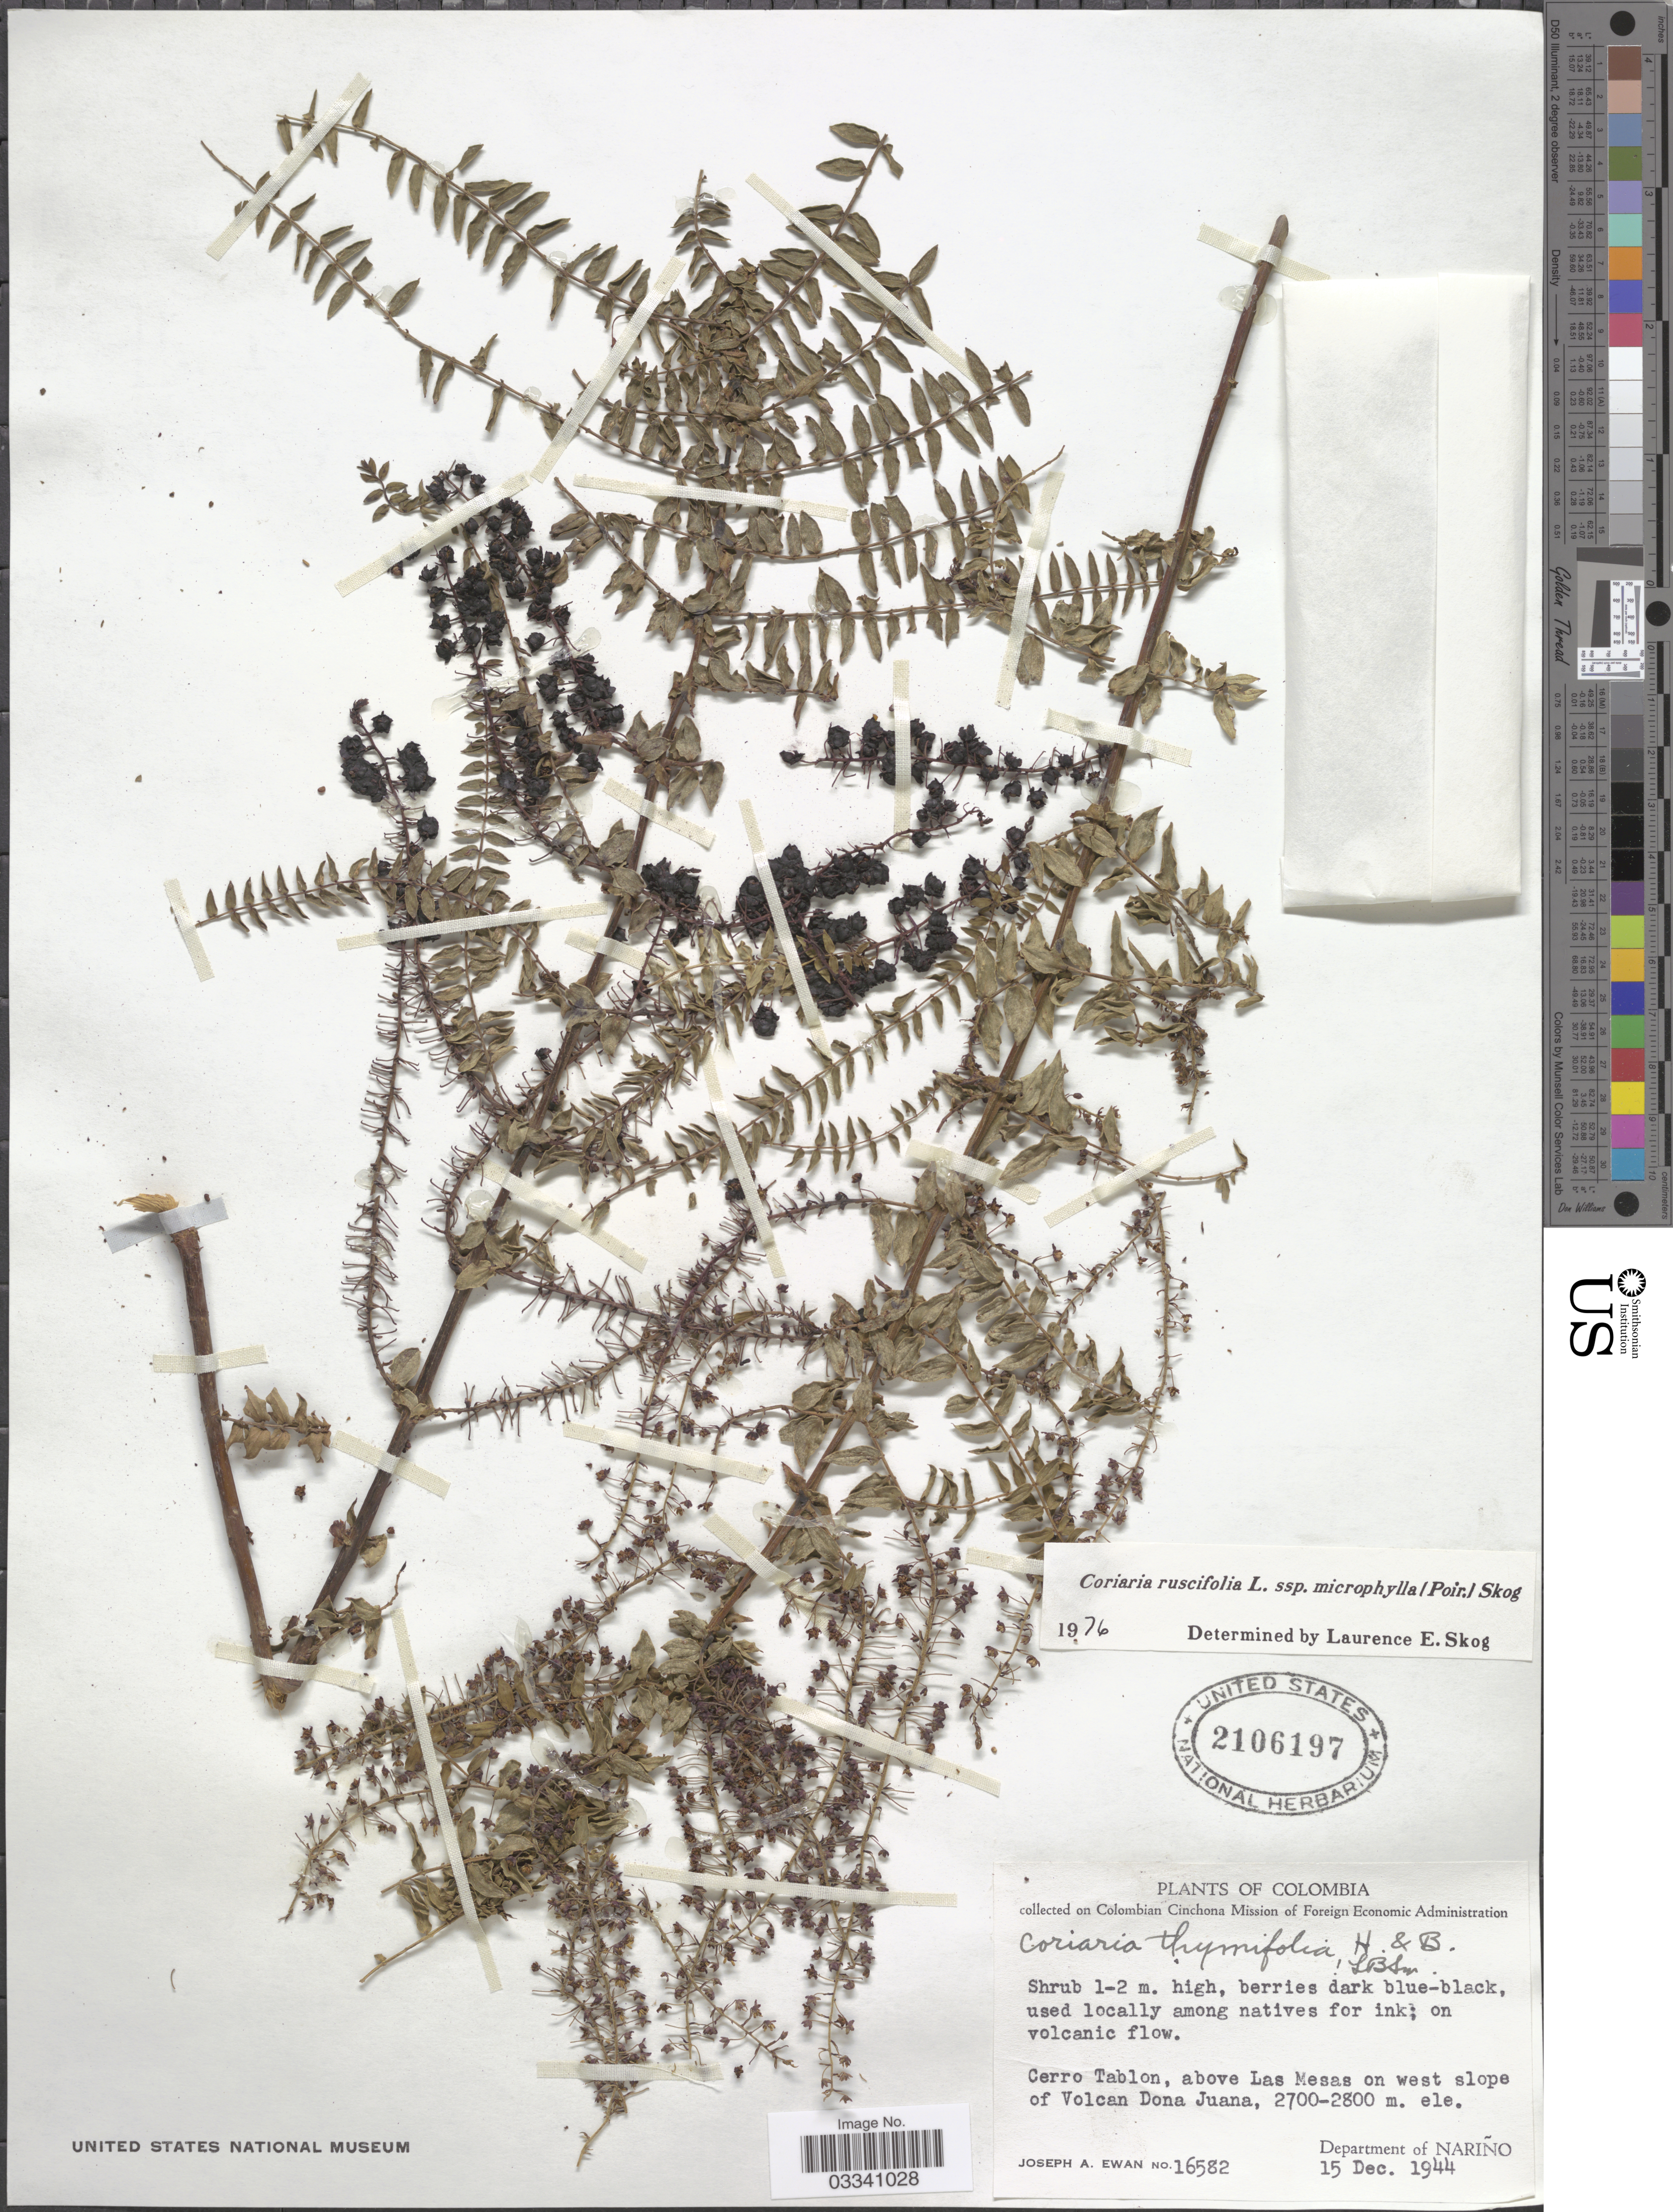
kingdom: Plantae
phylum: Tracheophyta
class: Magnoliopsida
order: Cucurbitales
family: Coriariaceae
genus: Coriaria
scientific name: Coriaria ruscifolia subsp. microphylla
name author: (Poir.) L.E. Skog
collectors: J. A. Ewan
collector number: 16582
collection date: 1944-12-15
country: Colombia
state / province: Nariño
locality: Cerro Tablon, above Las Mesas on west slope of Volcan Dona Juana, Department of Nariño.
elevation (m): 2700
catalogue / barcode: US 2106197